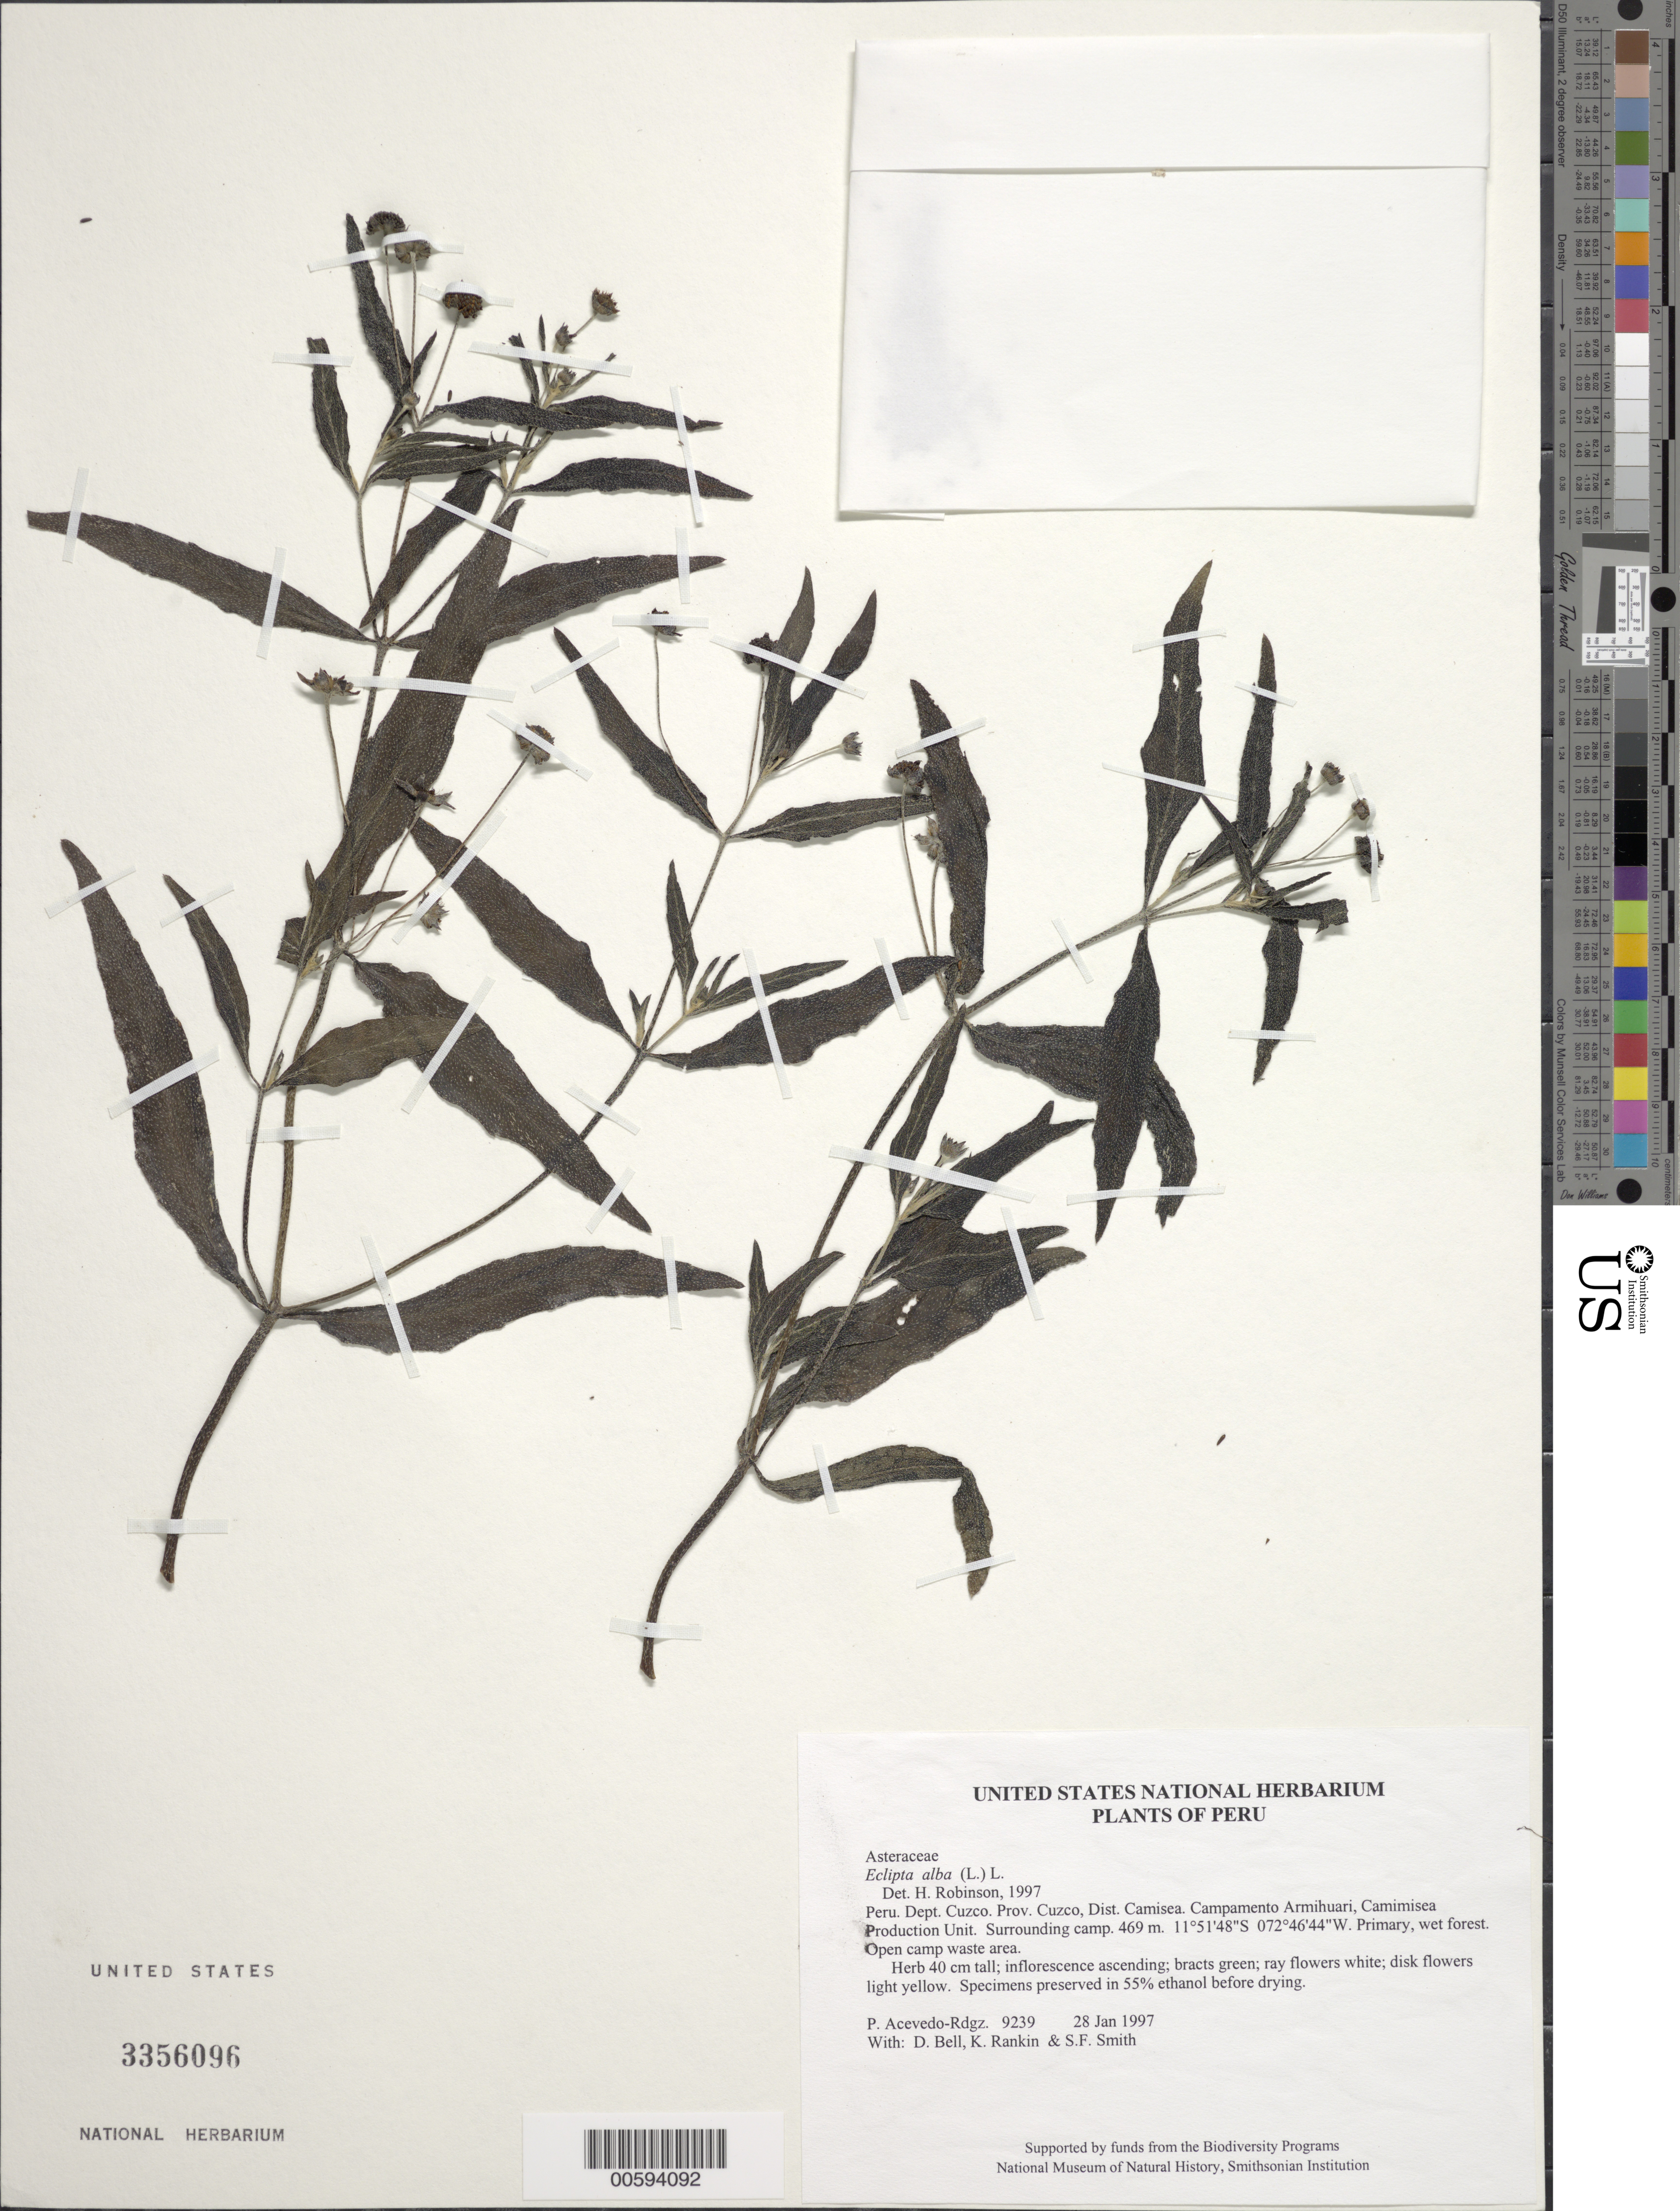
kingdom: Plantae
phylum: Tracheophyta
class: Magnoliopsida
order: Asterales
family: Asteraceae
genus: Eclipta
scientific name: Eclipta alba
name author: (L.) Hassk.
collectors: P. Acevedo-Rodr., D. A. Bell, K. B. Rankin & S.F. Smith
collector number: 9239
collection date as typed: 28 Jan 1997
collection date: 1997-01-28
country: Peru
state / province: Cusco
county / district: Cusco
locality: Districto Camisea, Campamento Armihuari, Camimisea Production Unit. Surrounding camp.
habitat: Primary, wet forest. Open camp waste area.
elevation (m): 469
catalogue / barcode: US 3356096